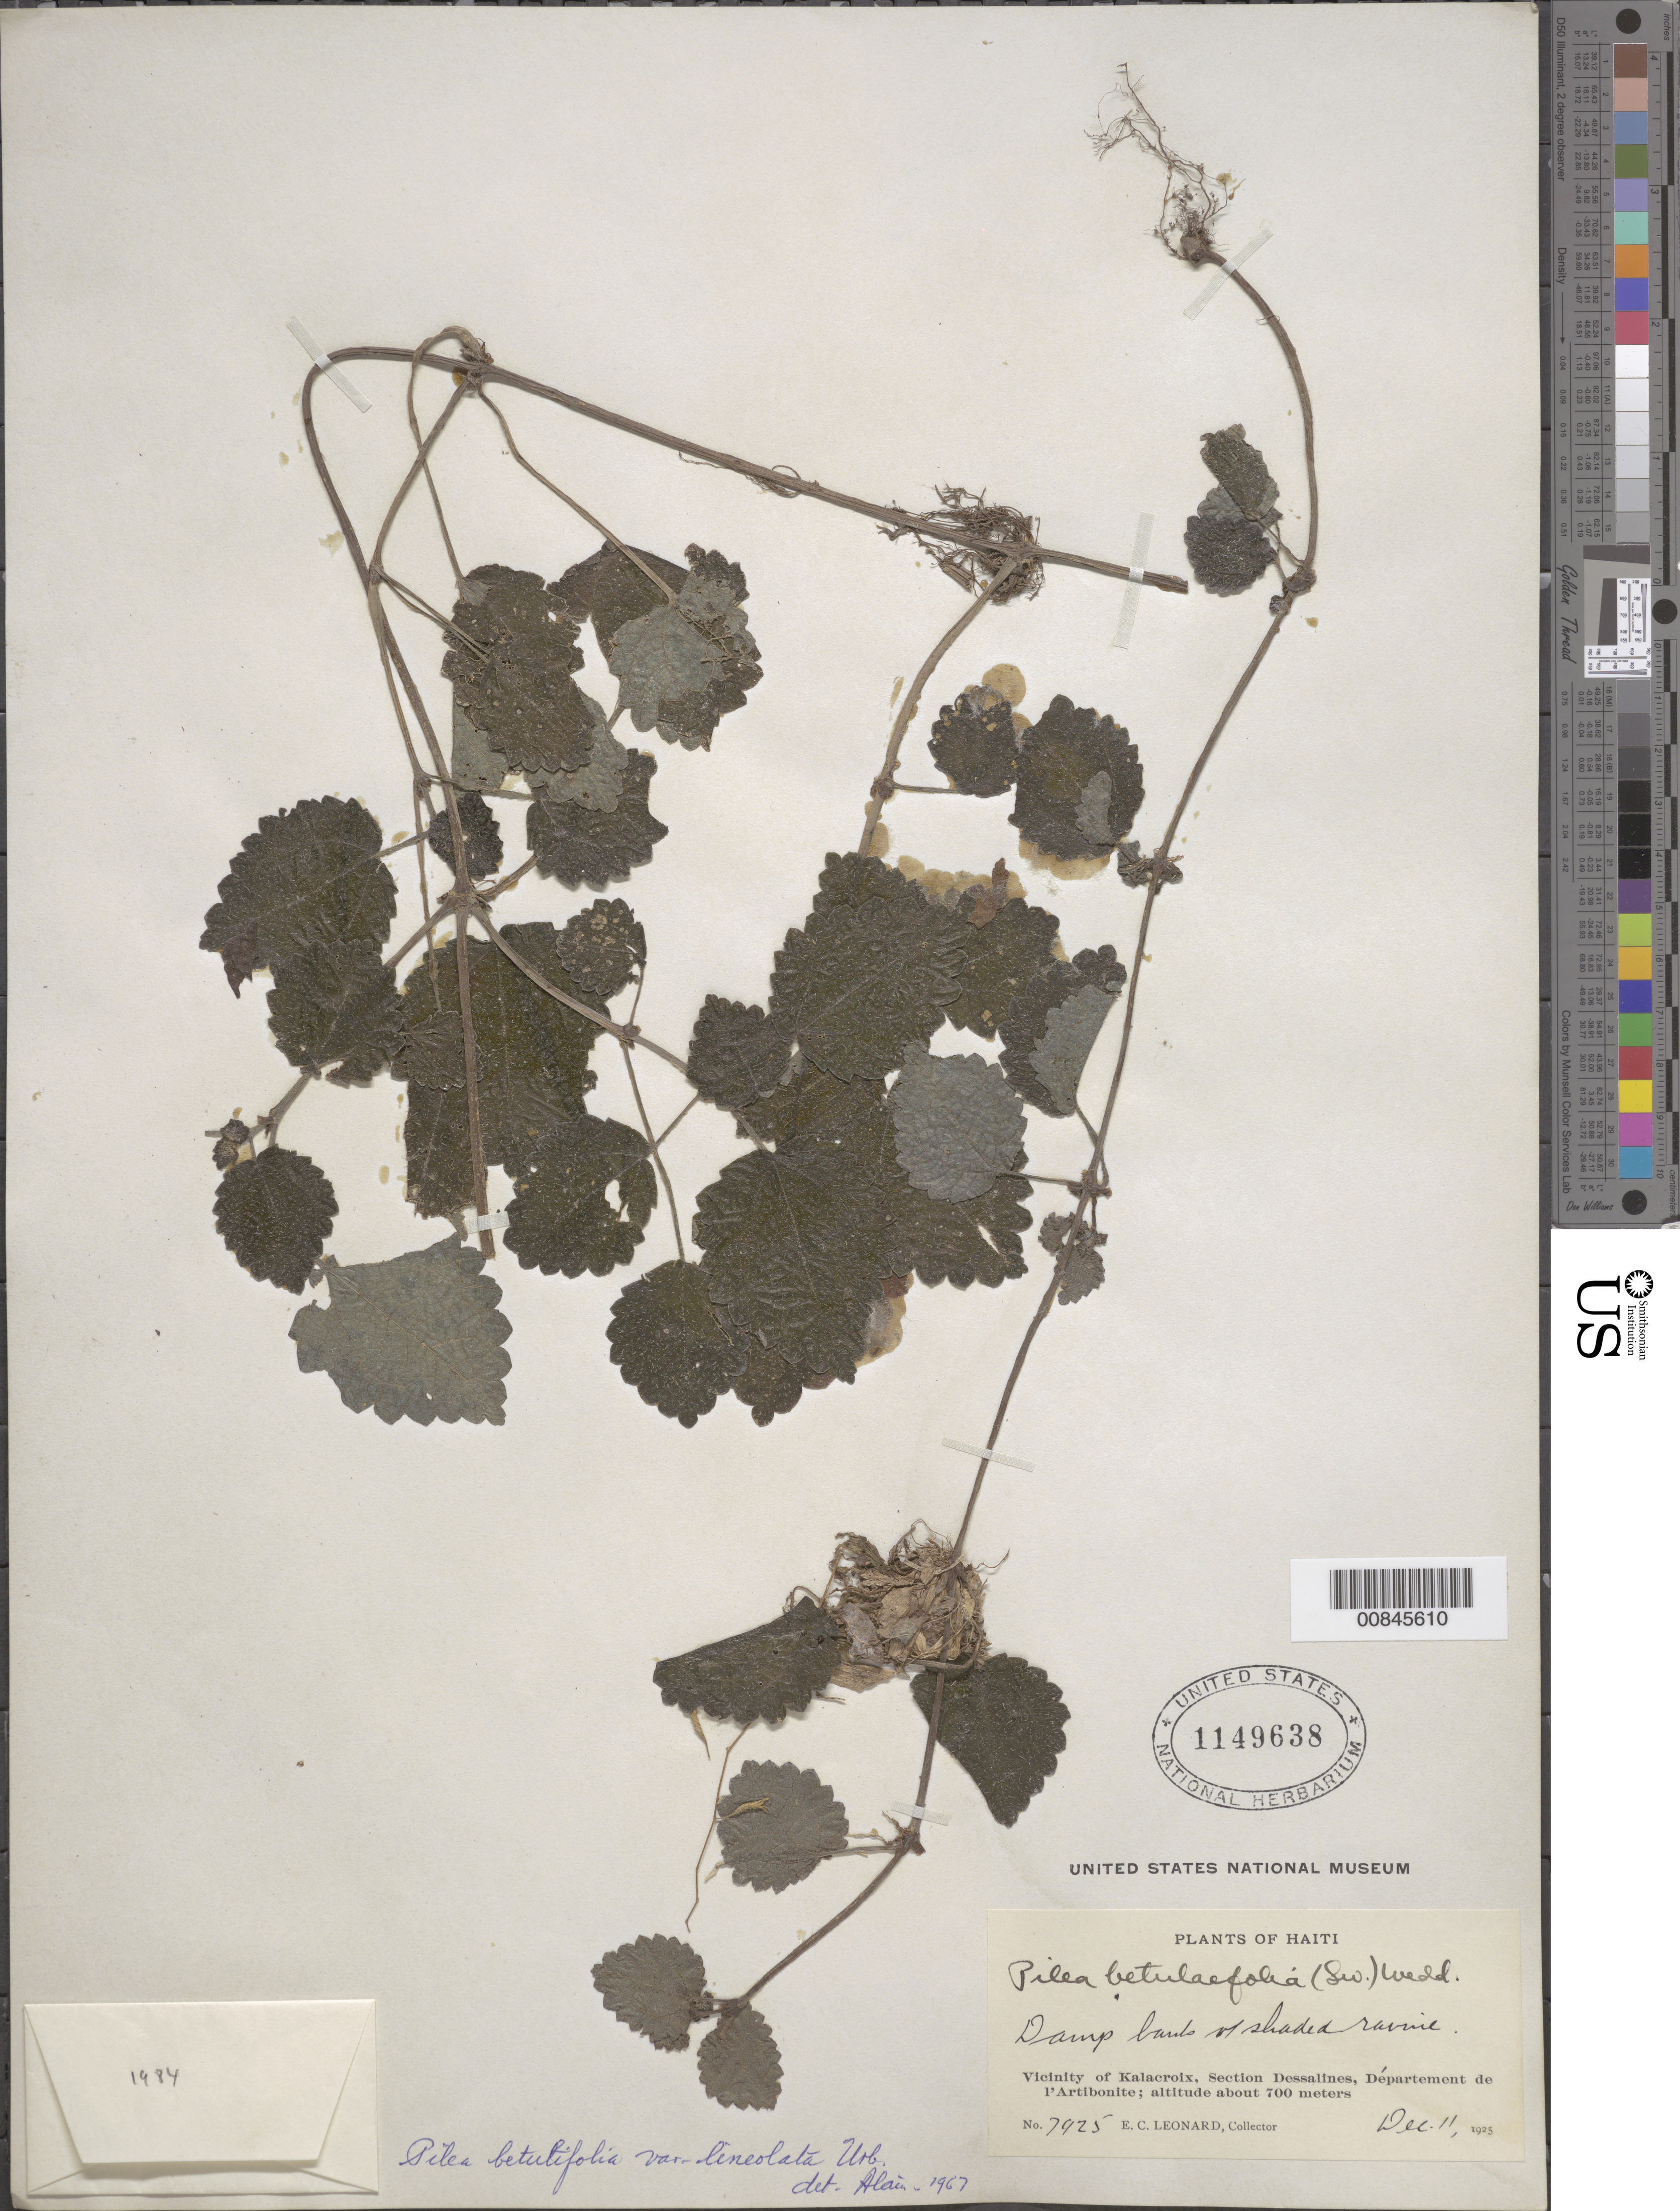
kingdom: Plantae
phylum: Tracheophyta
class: Magnoliopsida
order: Rosales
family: Urticaceae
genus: Pilea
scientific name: Pilea betulifolia var. lineolata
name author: Urb.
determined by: Liogier, Alain H.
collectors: E. C. Leonard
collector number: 7925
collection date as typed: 11 Dec 1925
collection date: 1925-12-11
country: Haiti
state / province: Artibonite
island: Hispaniola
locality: Vicinity of Kalacroix, Section Dessalines.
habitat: Damp bank on shaded ravine.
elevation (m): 700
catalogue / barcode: US 1149638